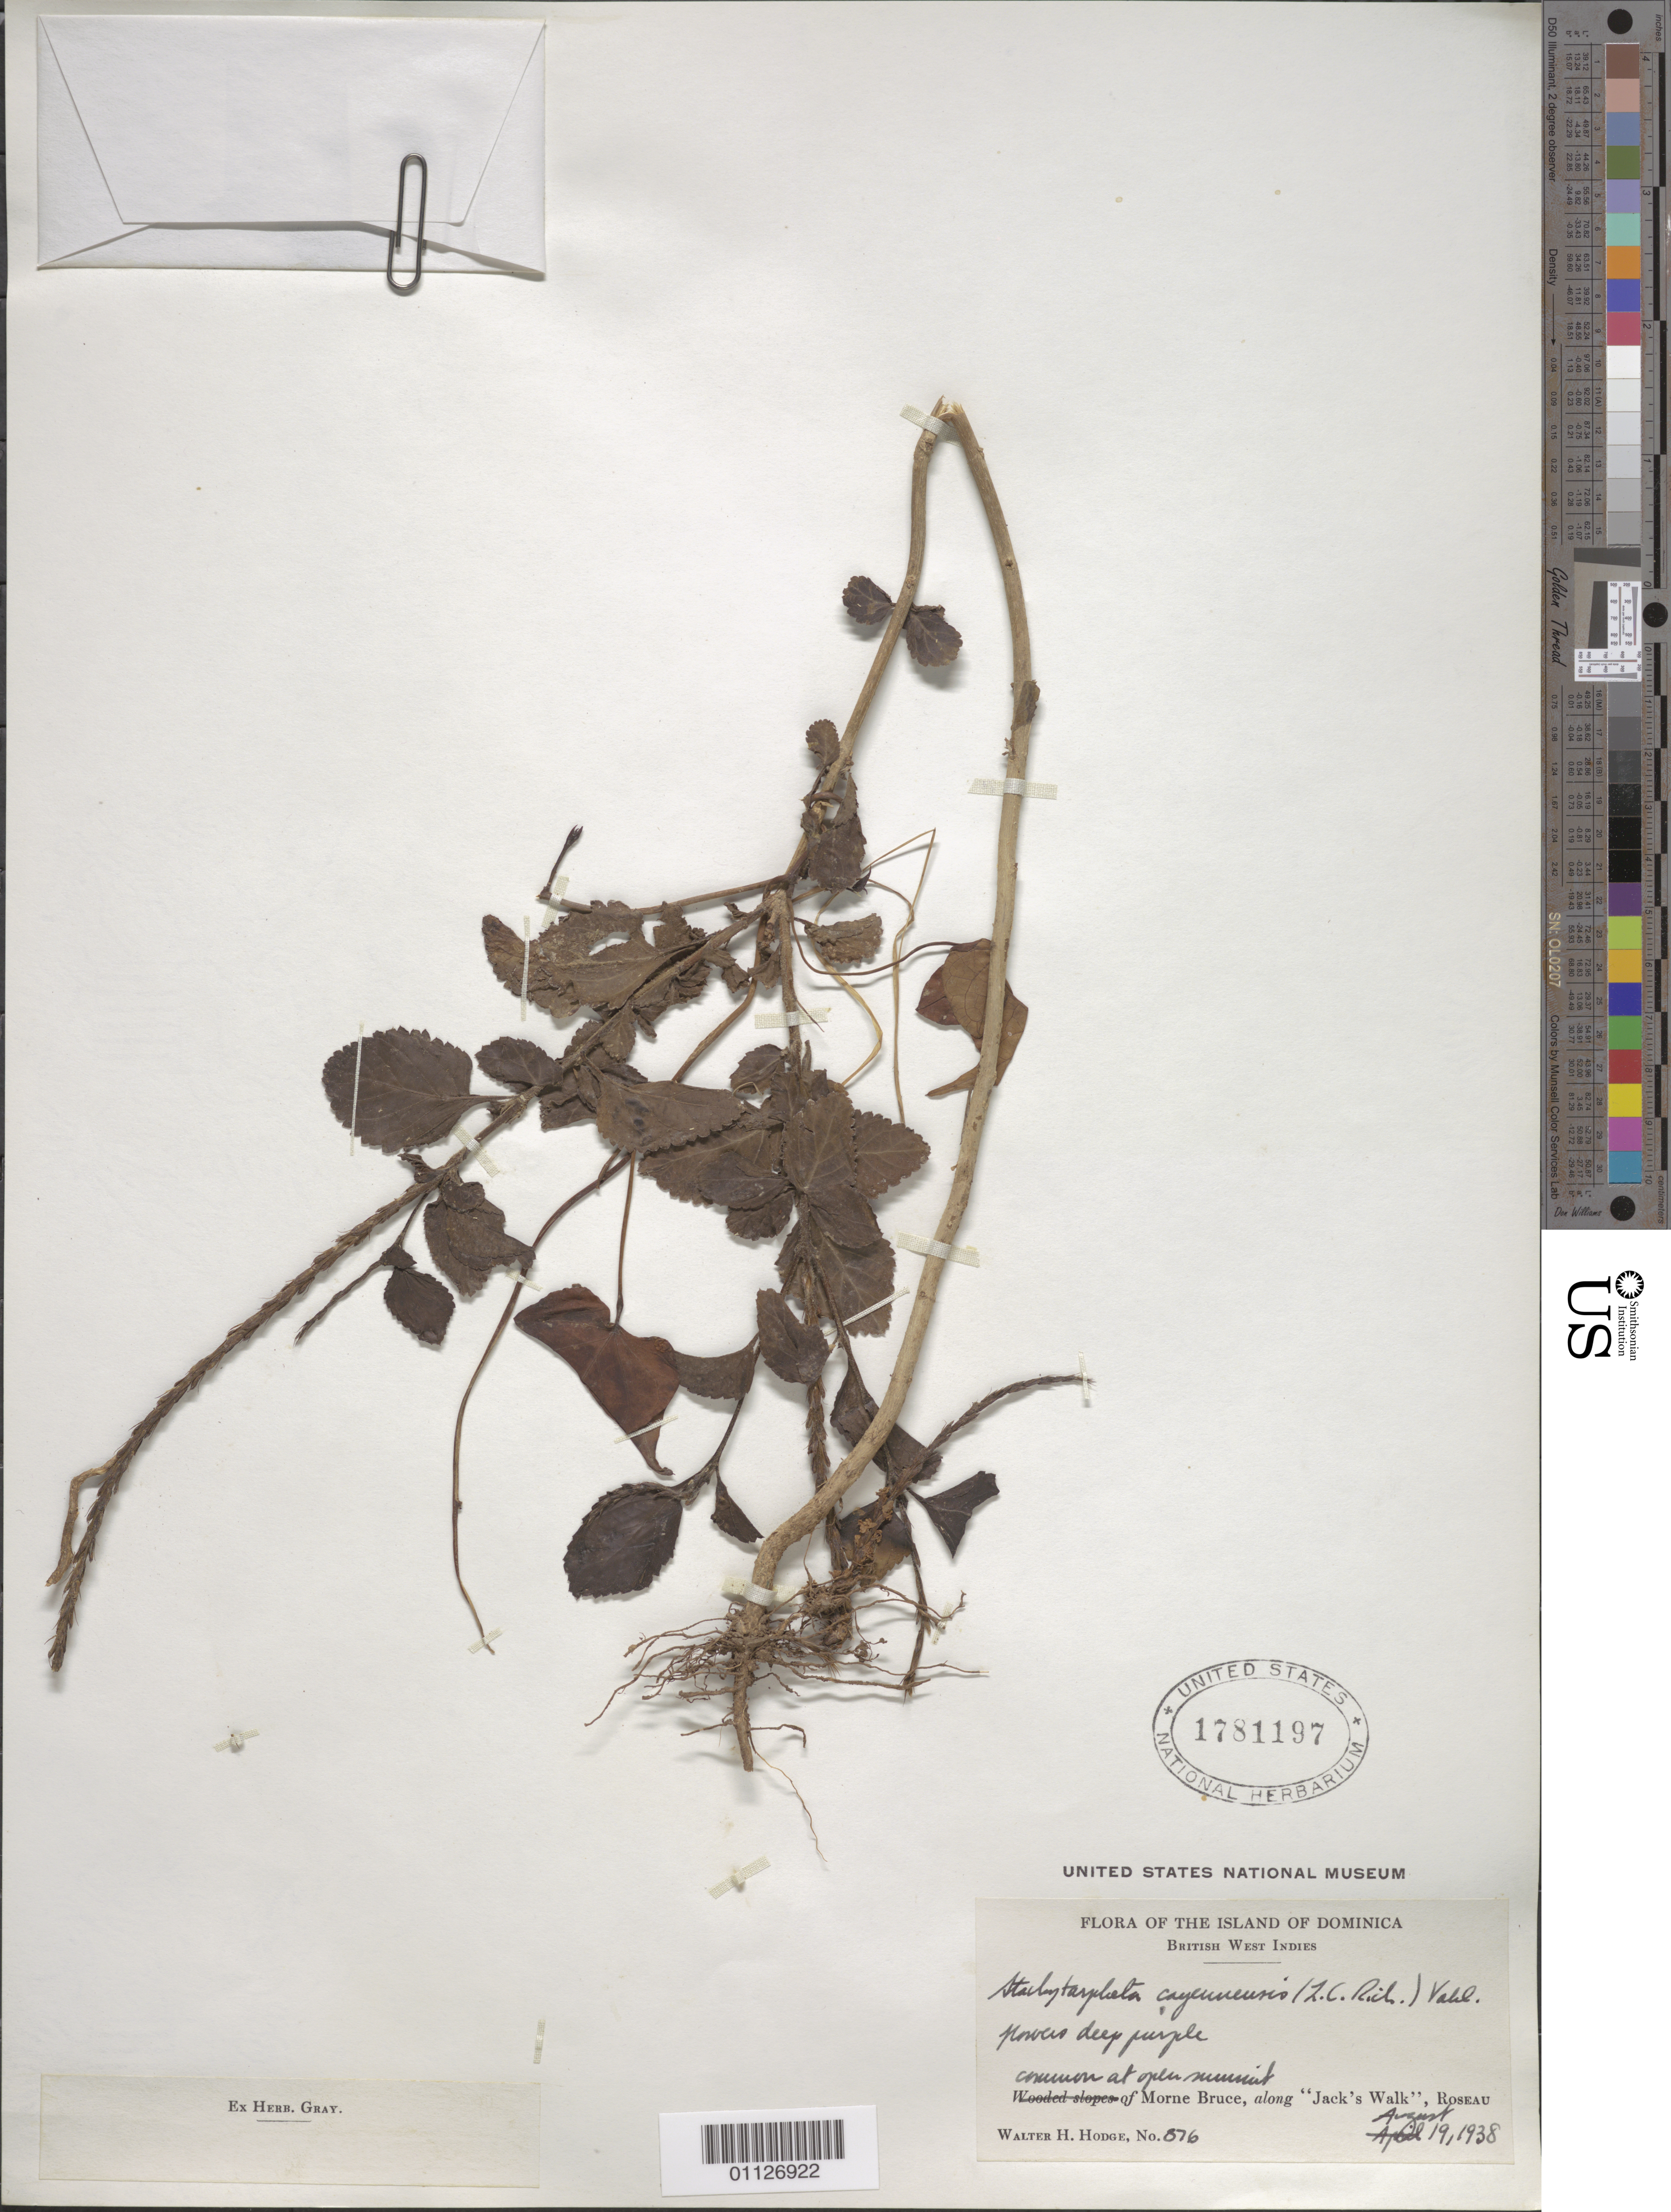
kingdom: Plantae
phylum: Tracheophyta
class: Magnoliopsida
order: Lamiales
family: Verbenaceae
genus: Stachytarpheta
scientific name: Stachytarpheta cayennensis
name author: (Rich.) Vahl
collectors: W. Hodge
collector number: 876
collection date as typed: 19 Aug 1938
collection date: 1938-08-19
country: Dominica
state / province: St. George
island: Dominica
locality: Morne Bruce, along "Jack's Walk"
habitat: common at open summit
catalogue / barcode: US 1781197